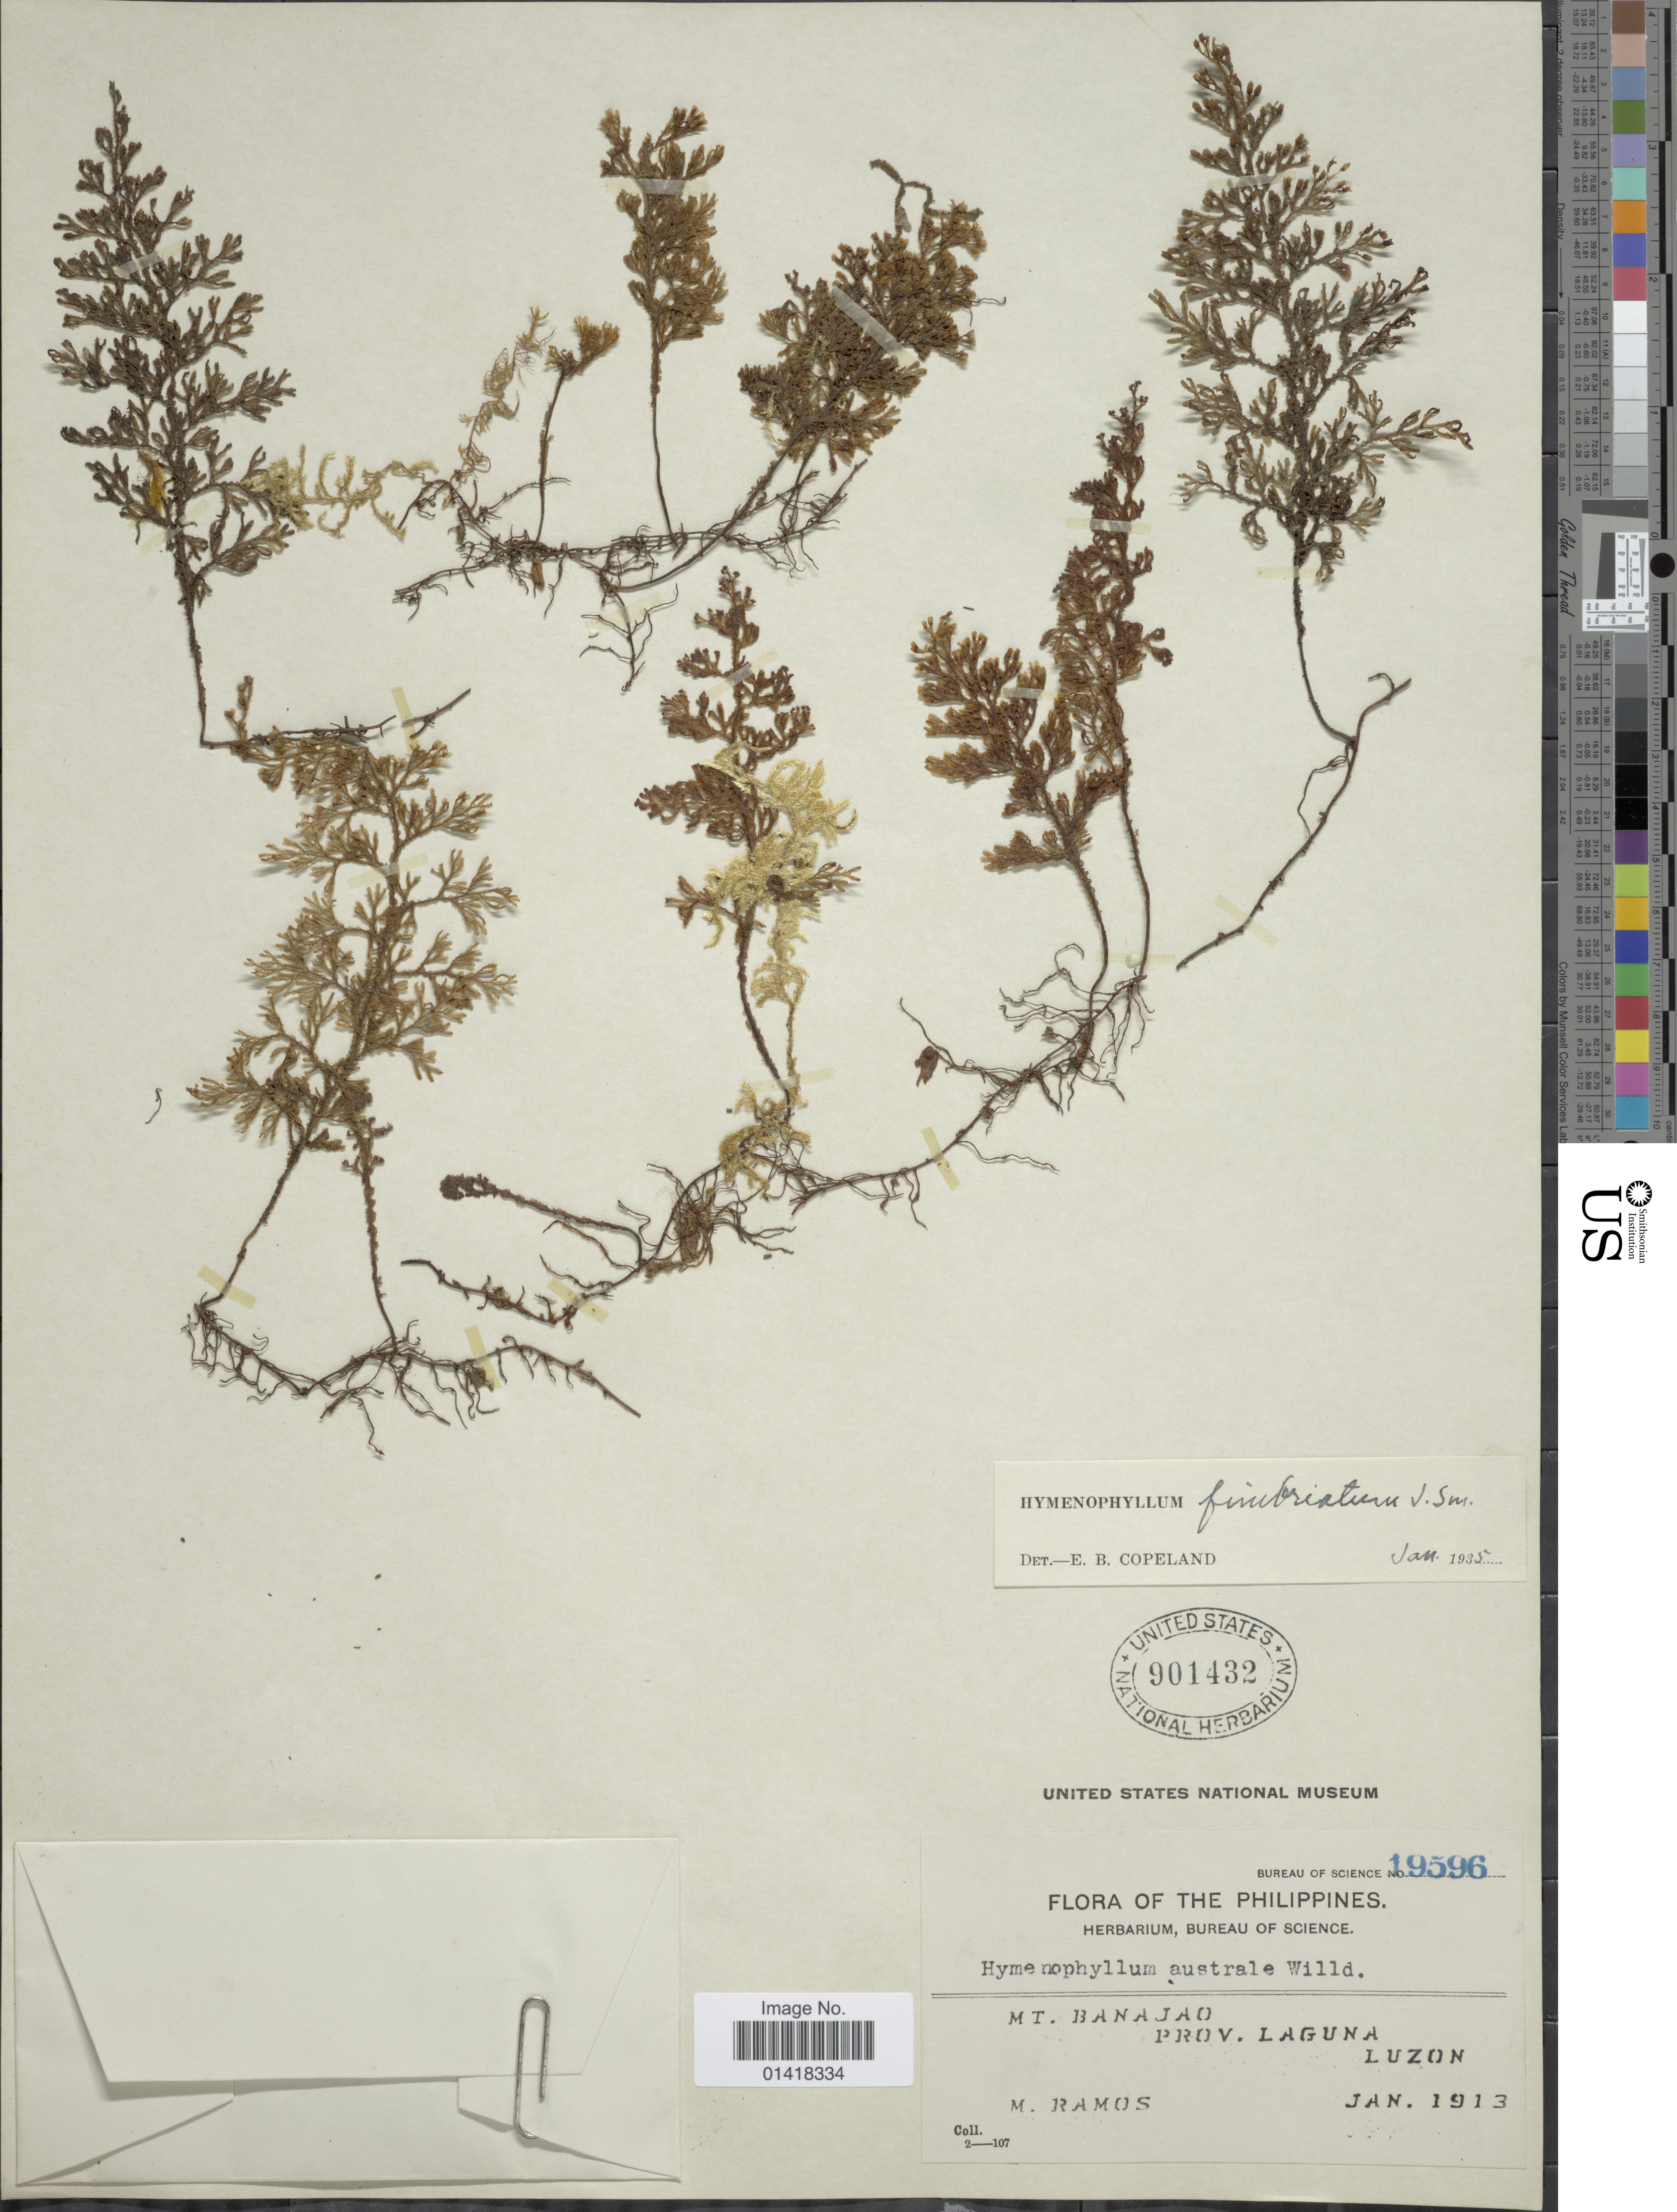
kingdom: Plantae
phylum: Tracheophyta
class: Polypodiopsida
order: Hymenophyllales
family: Hymenophyllaceae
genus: Hymenophyllum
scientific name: Hymenophyllum fimbriatum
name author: J. Sm.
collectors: M. Ramos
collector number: Bureau of Science 19596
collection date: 1913-01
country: Philippines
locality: The Philippines. Mt. Banajao, Prov. Laguna.Luzon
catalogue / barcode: US 901432